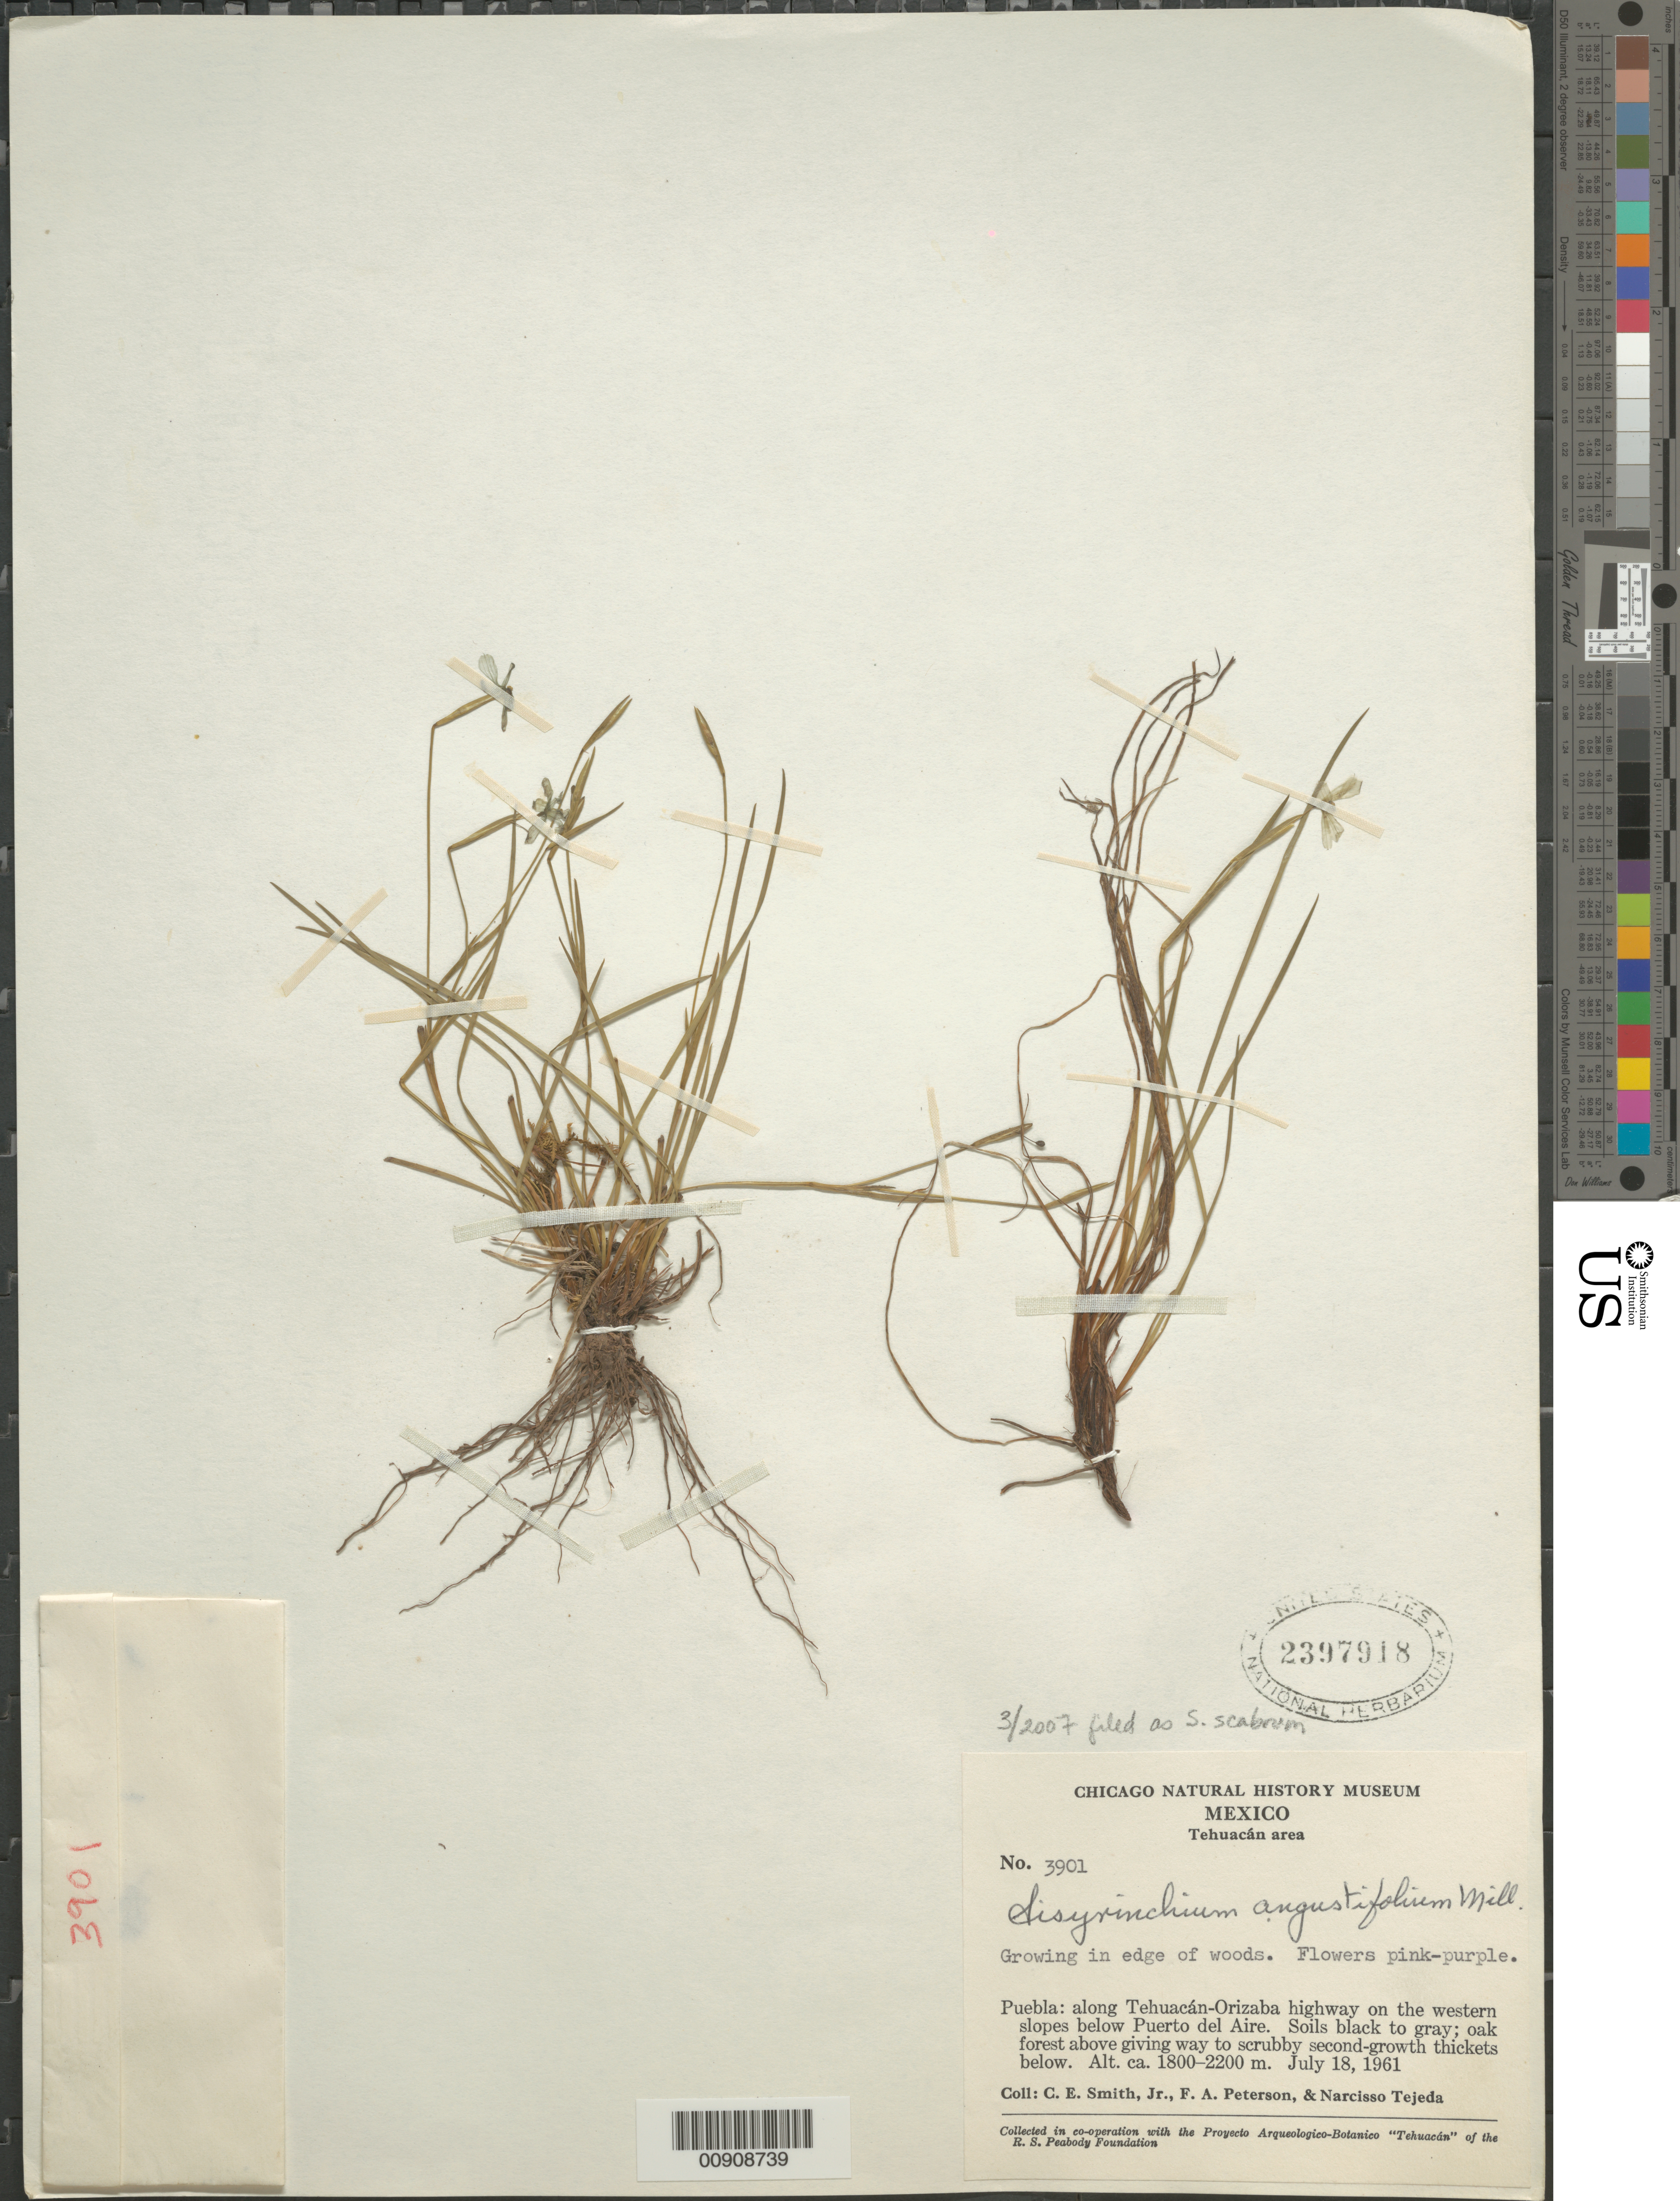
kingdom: Plantae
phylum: Tracheophyta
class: Liliopsida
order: Asparagales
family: Iridaceae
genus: Sisyrinchium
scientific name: Sisyrinchium scabrum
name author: Schltdl. & Cham.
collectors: C. E. Smith Jr., F. A. Peterson & N. Tejeda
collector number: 3901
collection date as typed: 18 Jul 1961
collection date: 1961-07-18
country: Mexico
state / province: Puebla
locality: Puebla: along Tehuacán-Orizaba highway on the western slopes below Puerto del Aire.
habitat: Growing in edge of woods. Soils black to gray; oak forest above giving way to scrubby second-growth thickets below.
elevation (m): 2200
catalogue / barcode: US 2397918